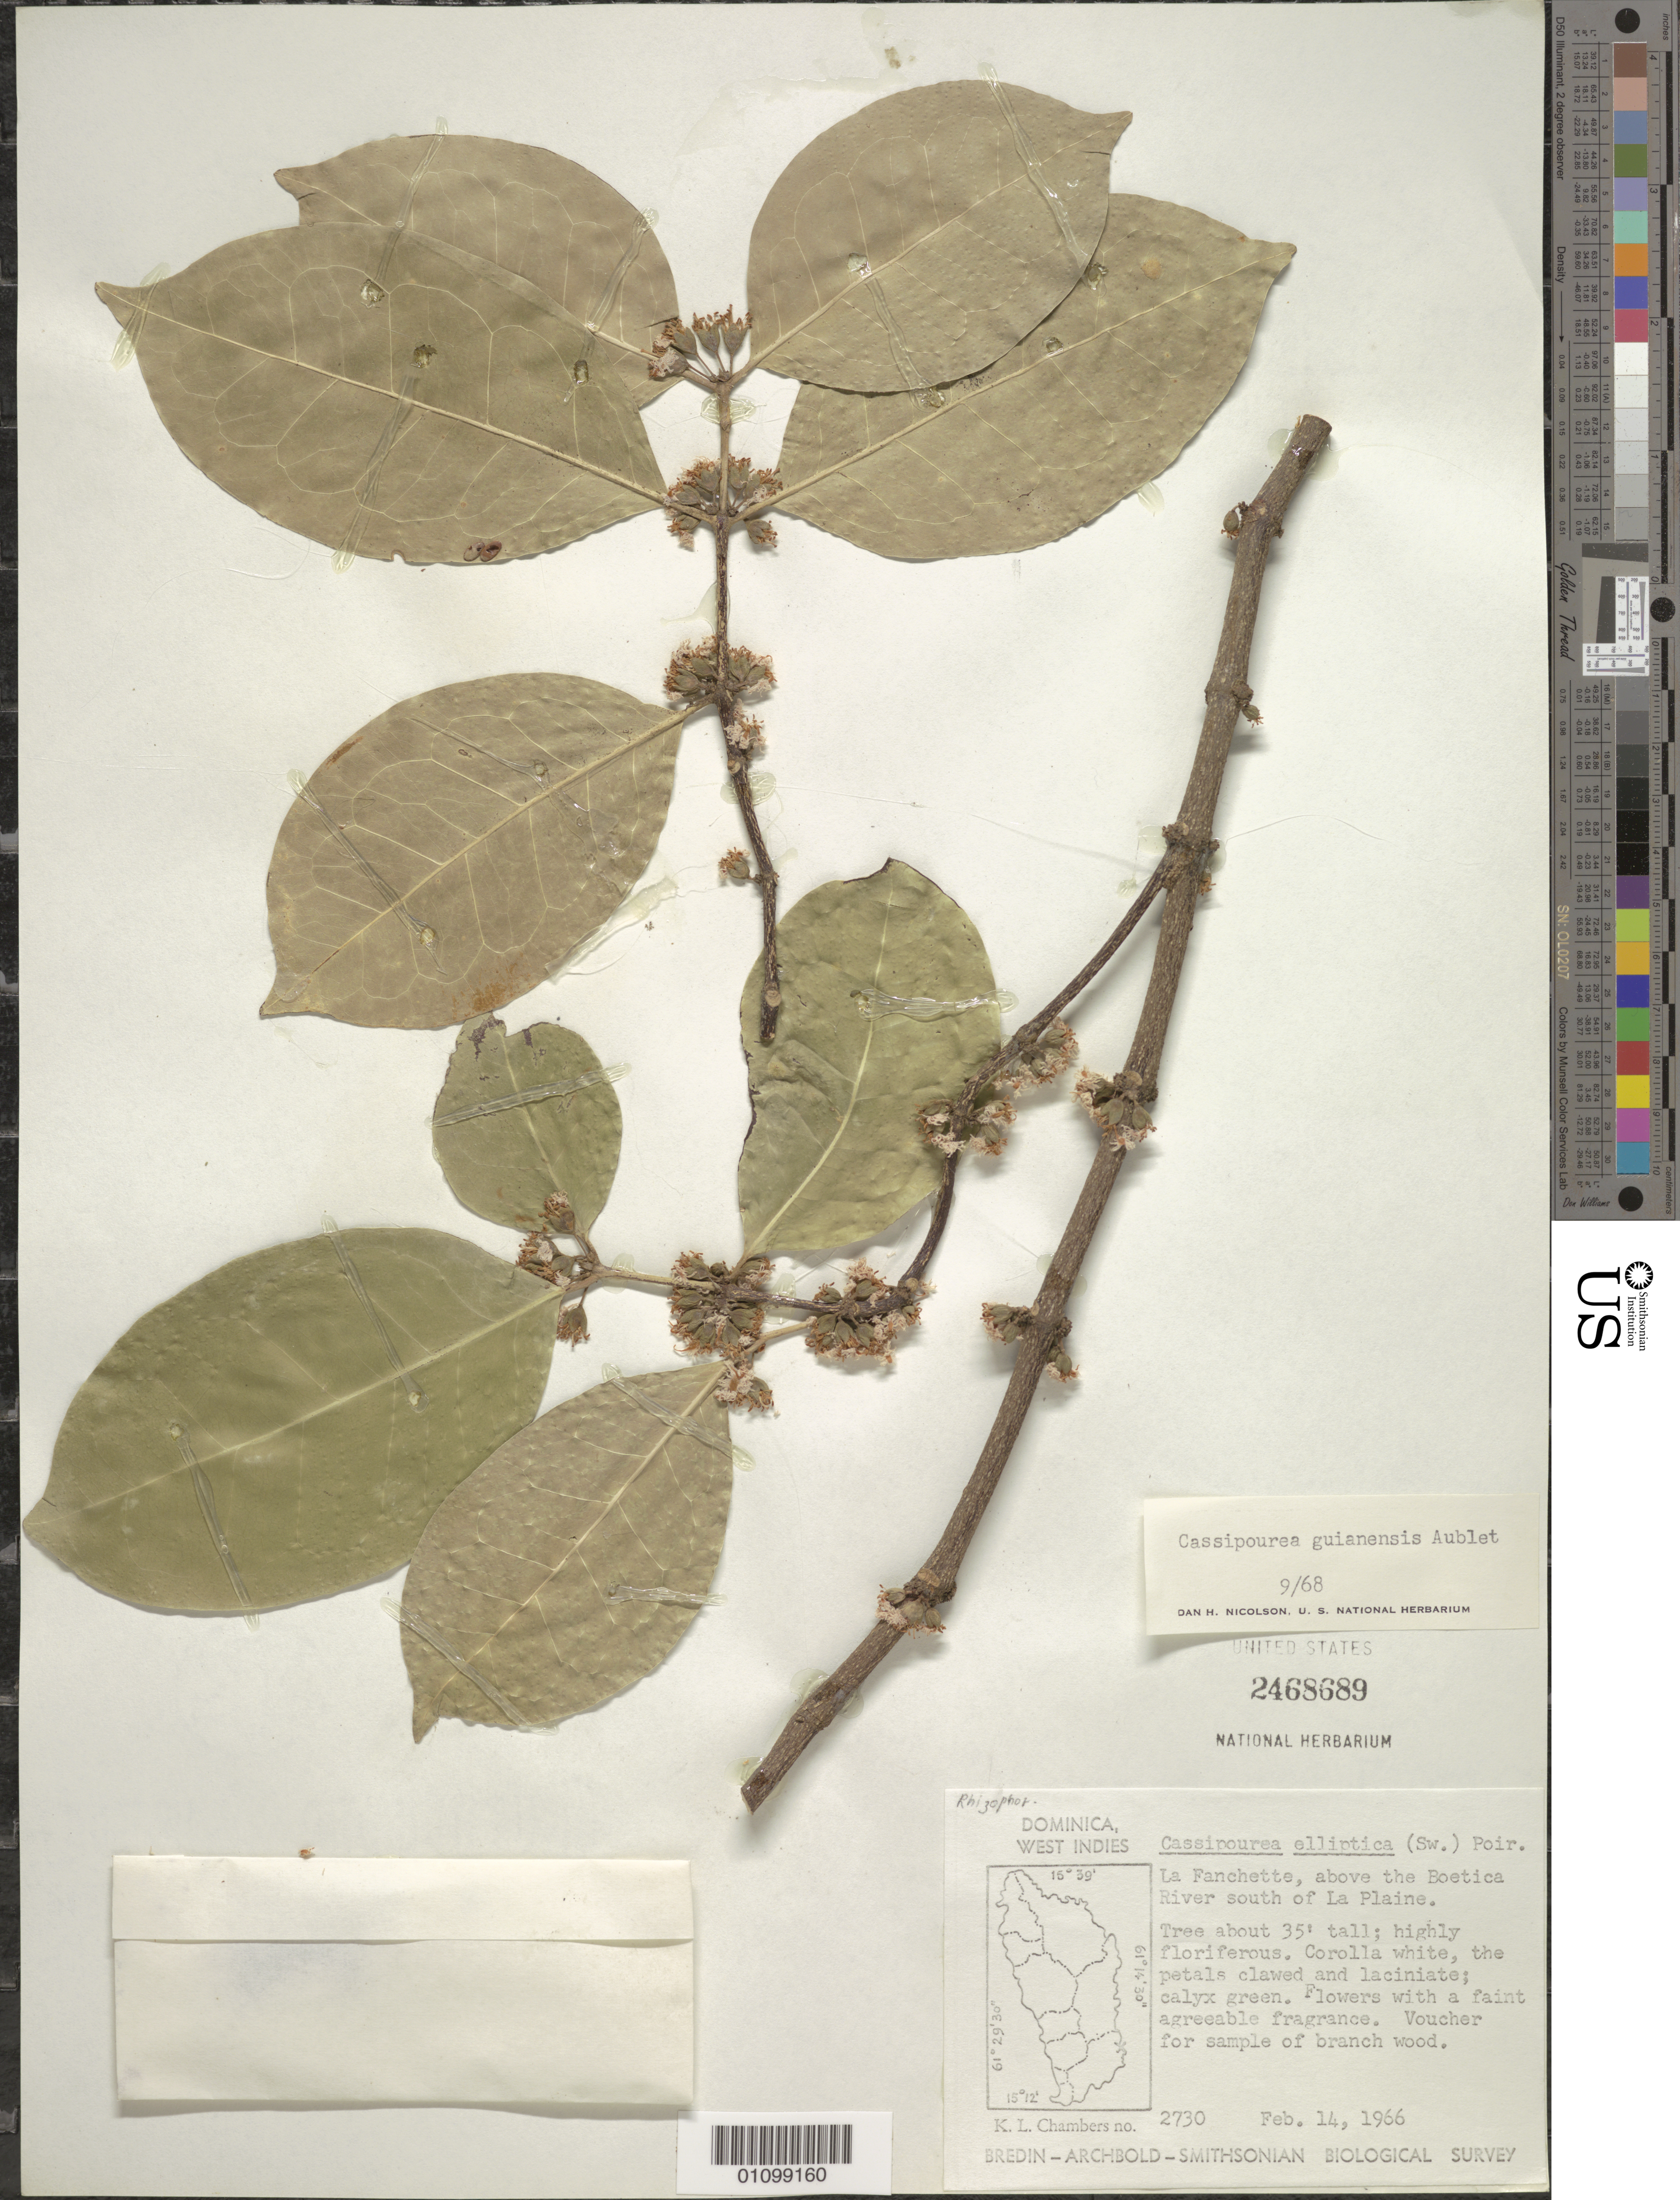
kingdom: Plantae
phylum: Tracheophyta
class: Magnoliopsida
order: Malpighiales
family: Rhizophoraceae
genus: Cassipourea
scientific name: Cassipourea guianensis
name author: Aubl.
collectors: K. L. Chambers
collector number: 2730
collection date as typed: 14 Feb 1966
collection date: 1966-02-14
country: Dominica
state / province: St. Patrick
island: Dominica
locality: La Fanchette, above the Boetica River S of La Plaine.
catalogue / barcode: US 2468689